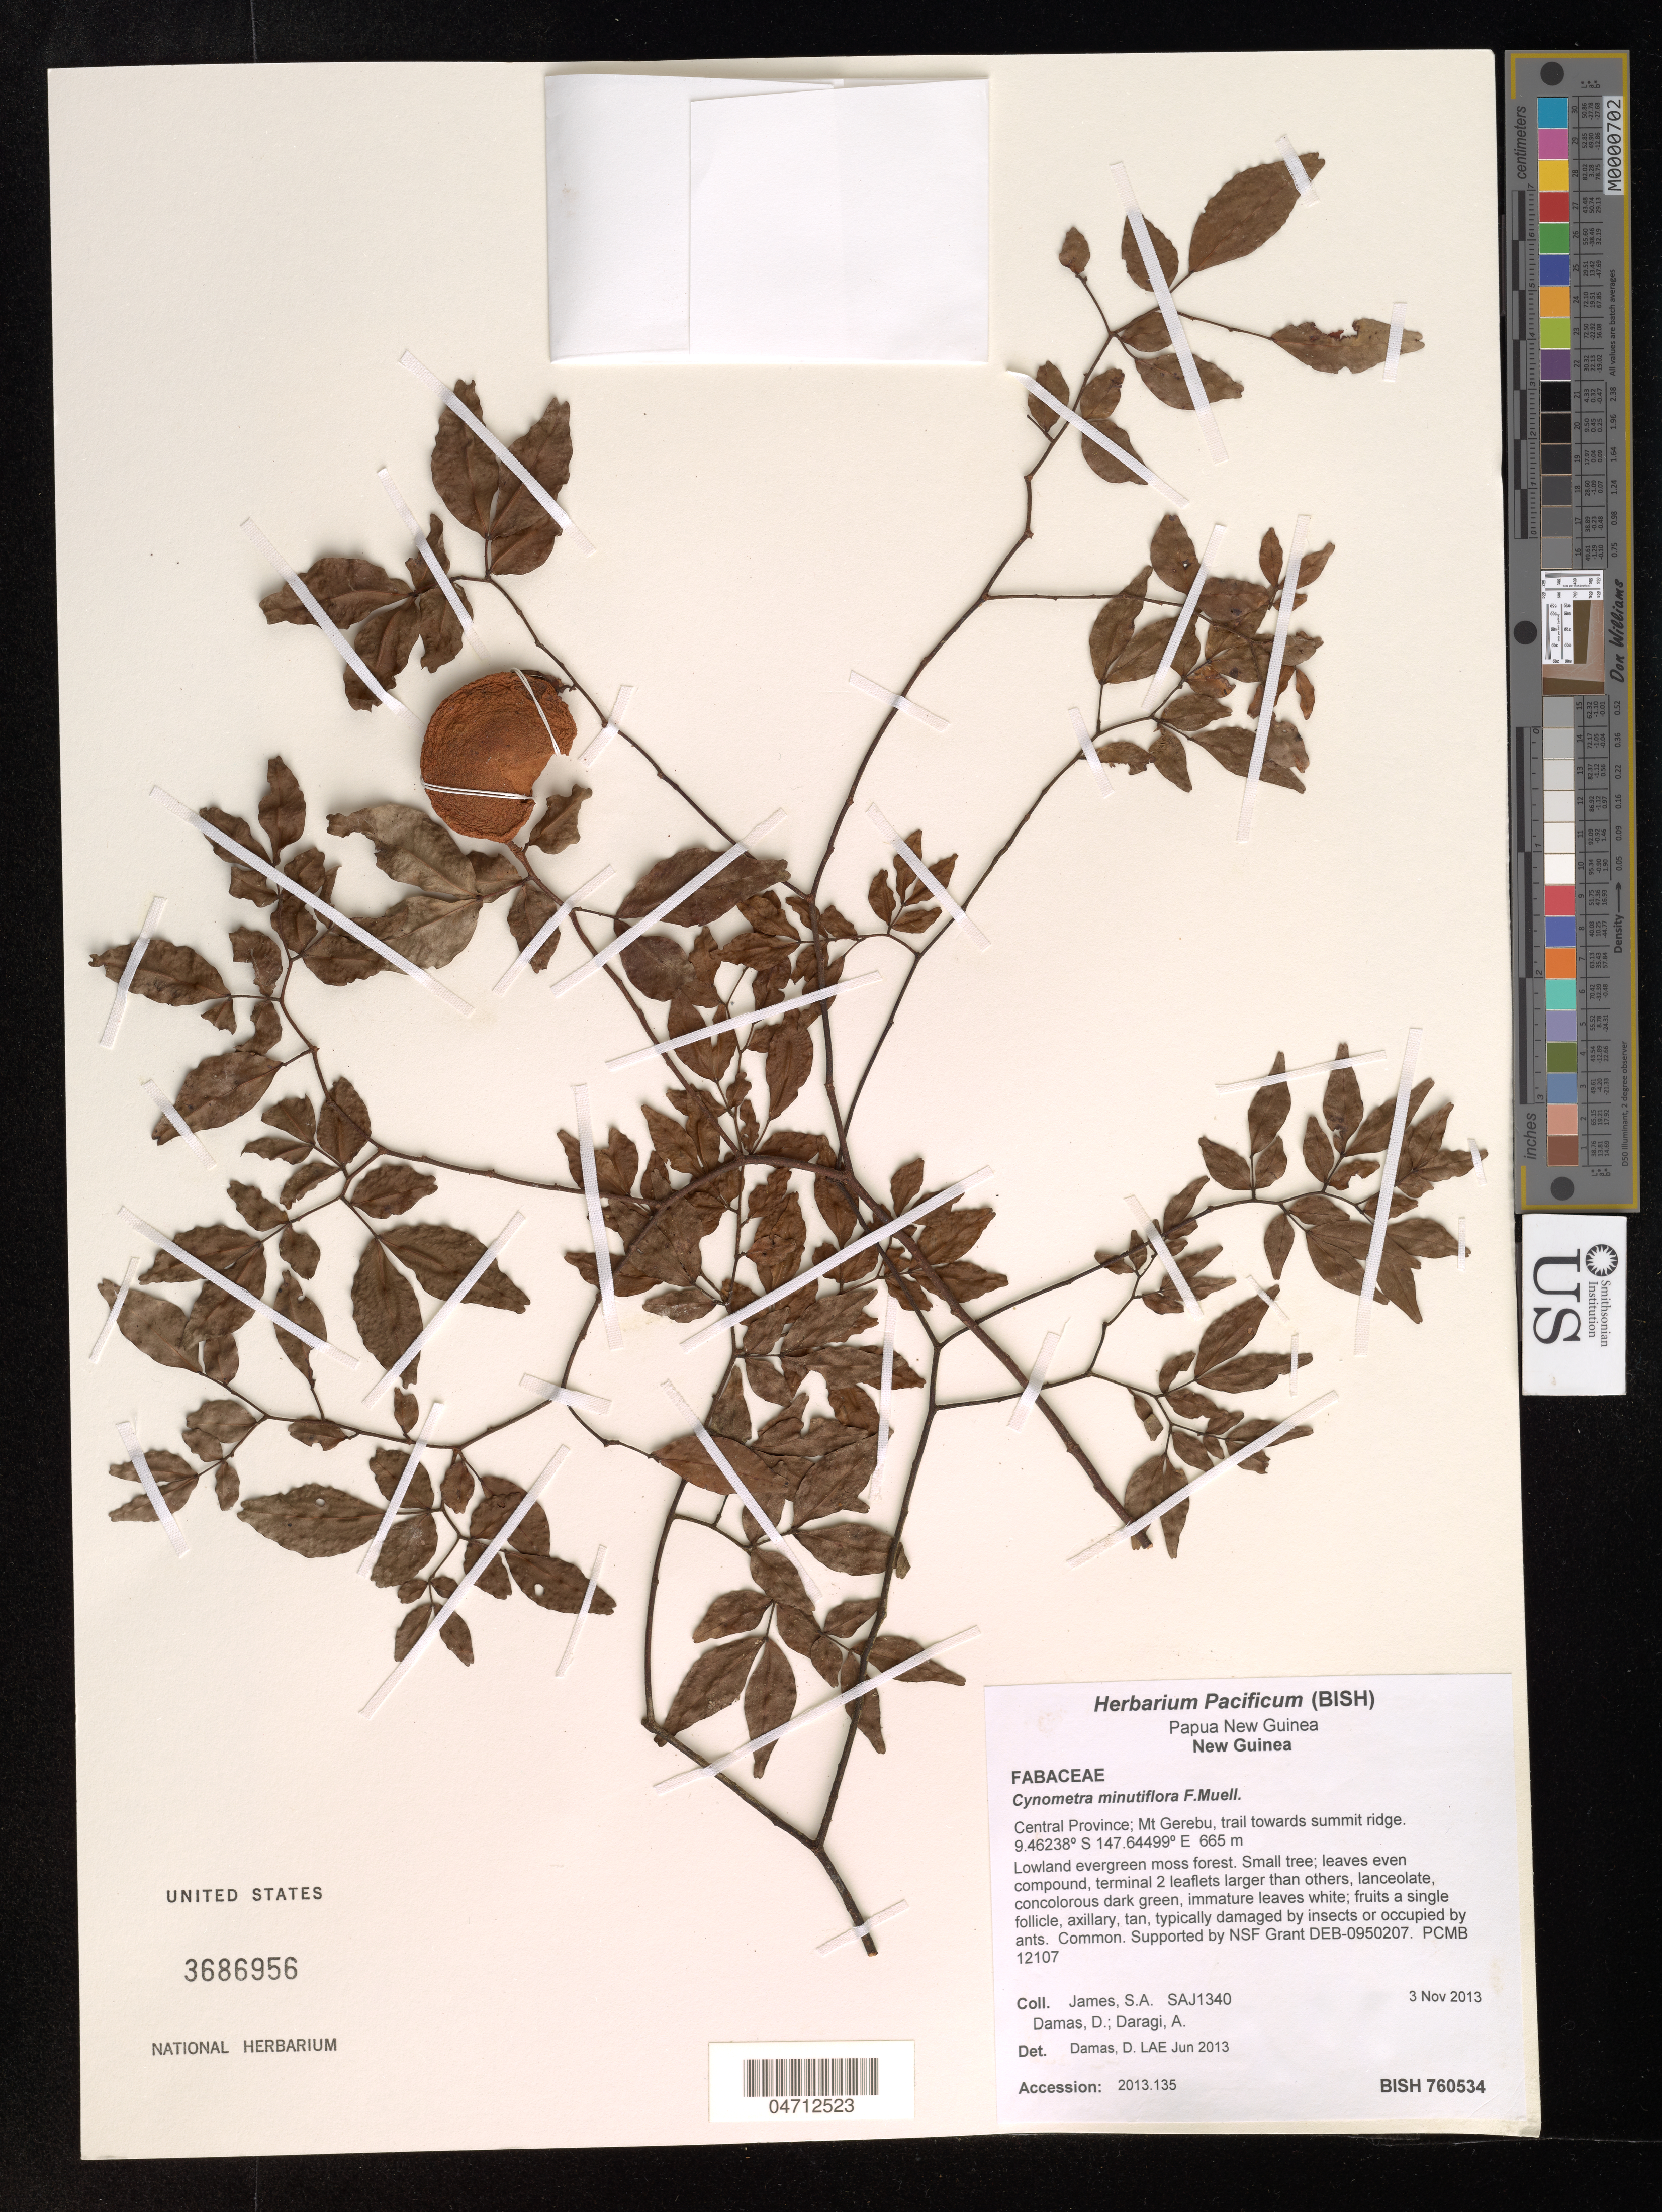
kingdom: Plantae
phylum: Tracheophyta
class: Magnoliopsida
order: Fabales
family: Fabaceae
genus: Cynometra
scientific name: Cynometra minutiflora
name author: F. Muell.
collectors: S. James, D. Damas & A. Daragi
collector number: SAJ1340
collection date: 2013-11-03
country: Papua New Guinea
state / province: New Guinea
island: New Guinea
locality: Central Province, Mt. Gerebu, trail towards summit ridge.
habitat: Lowland evergreen moss forest.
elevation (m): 665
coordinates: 9.46444 S, 147.64417 E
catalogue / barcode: US 3686956